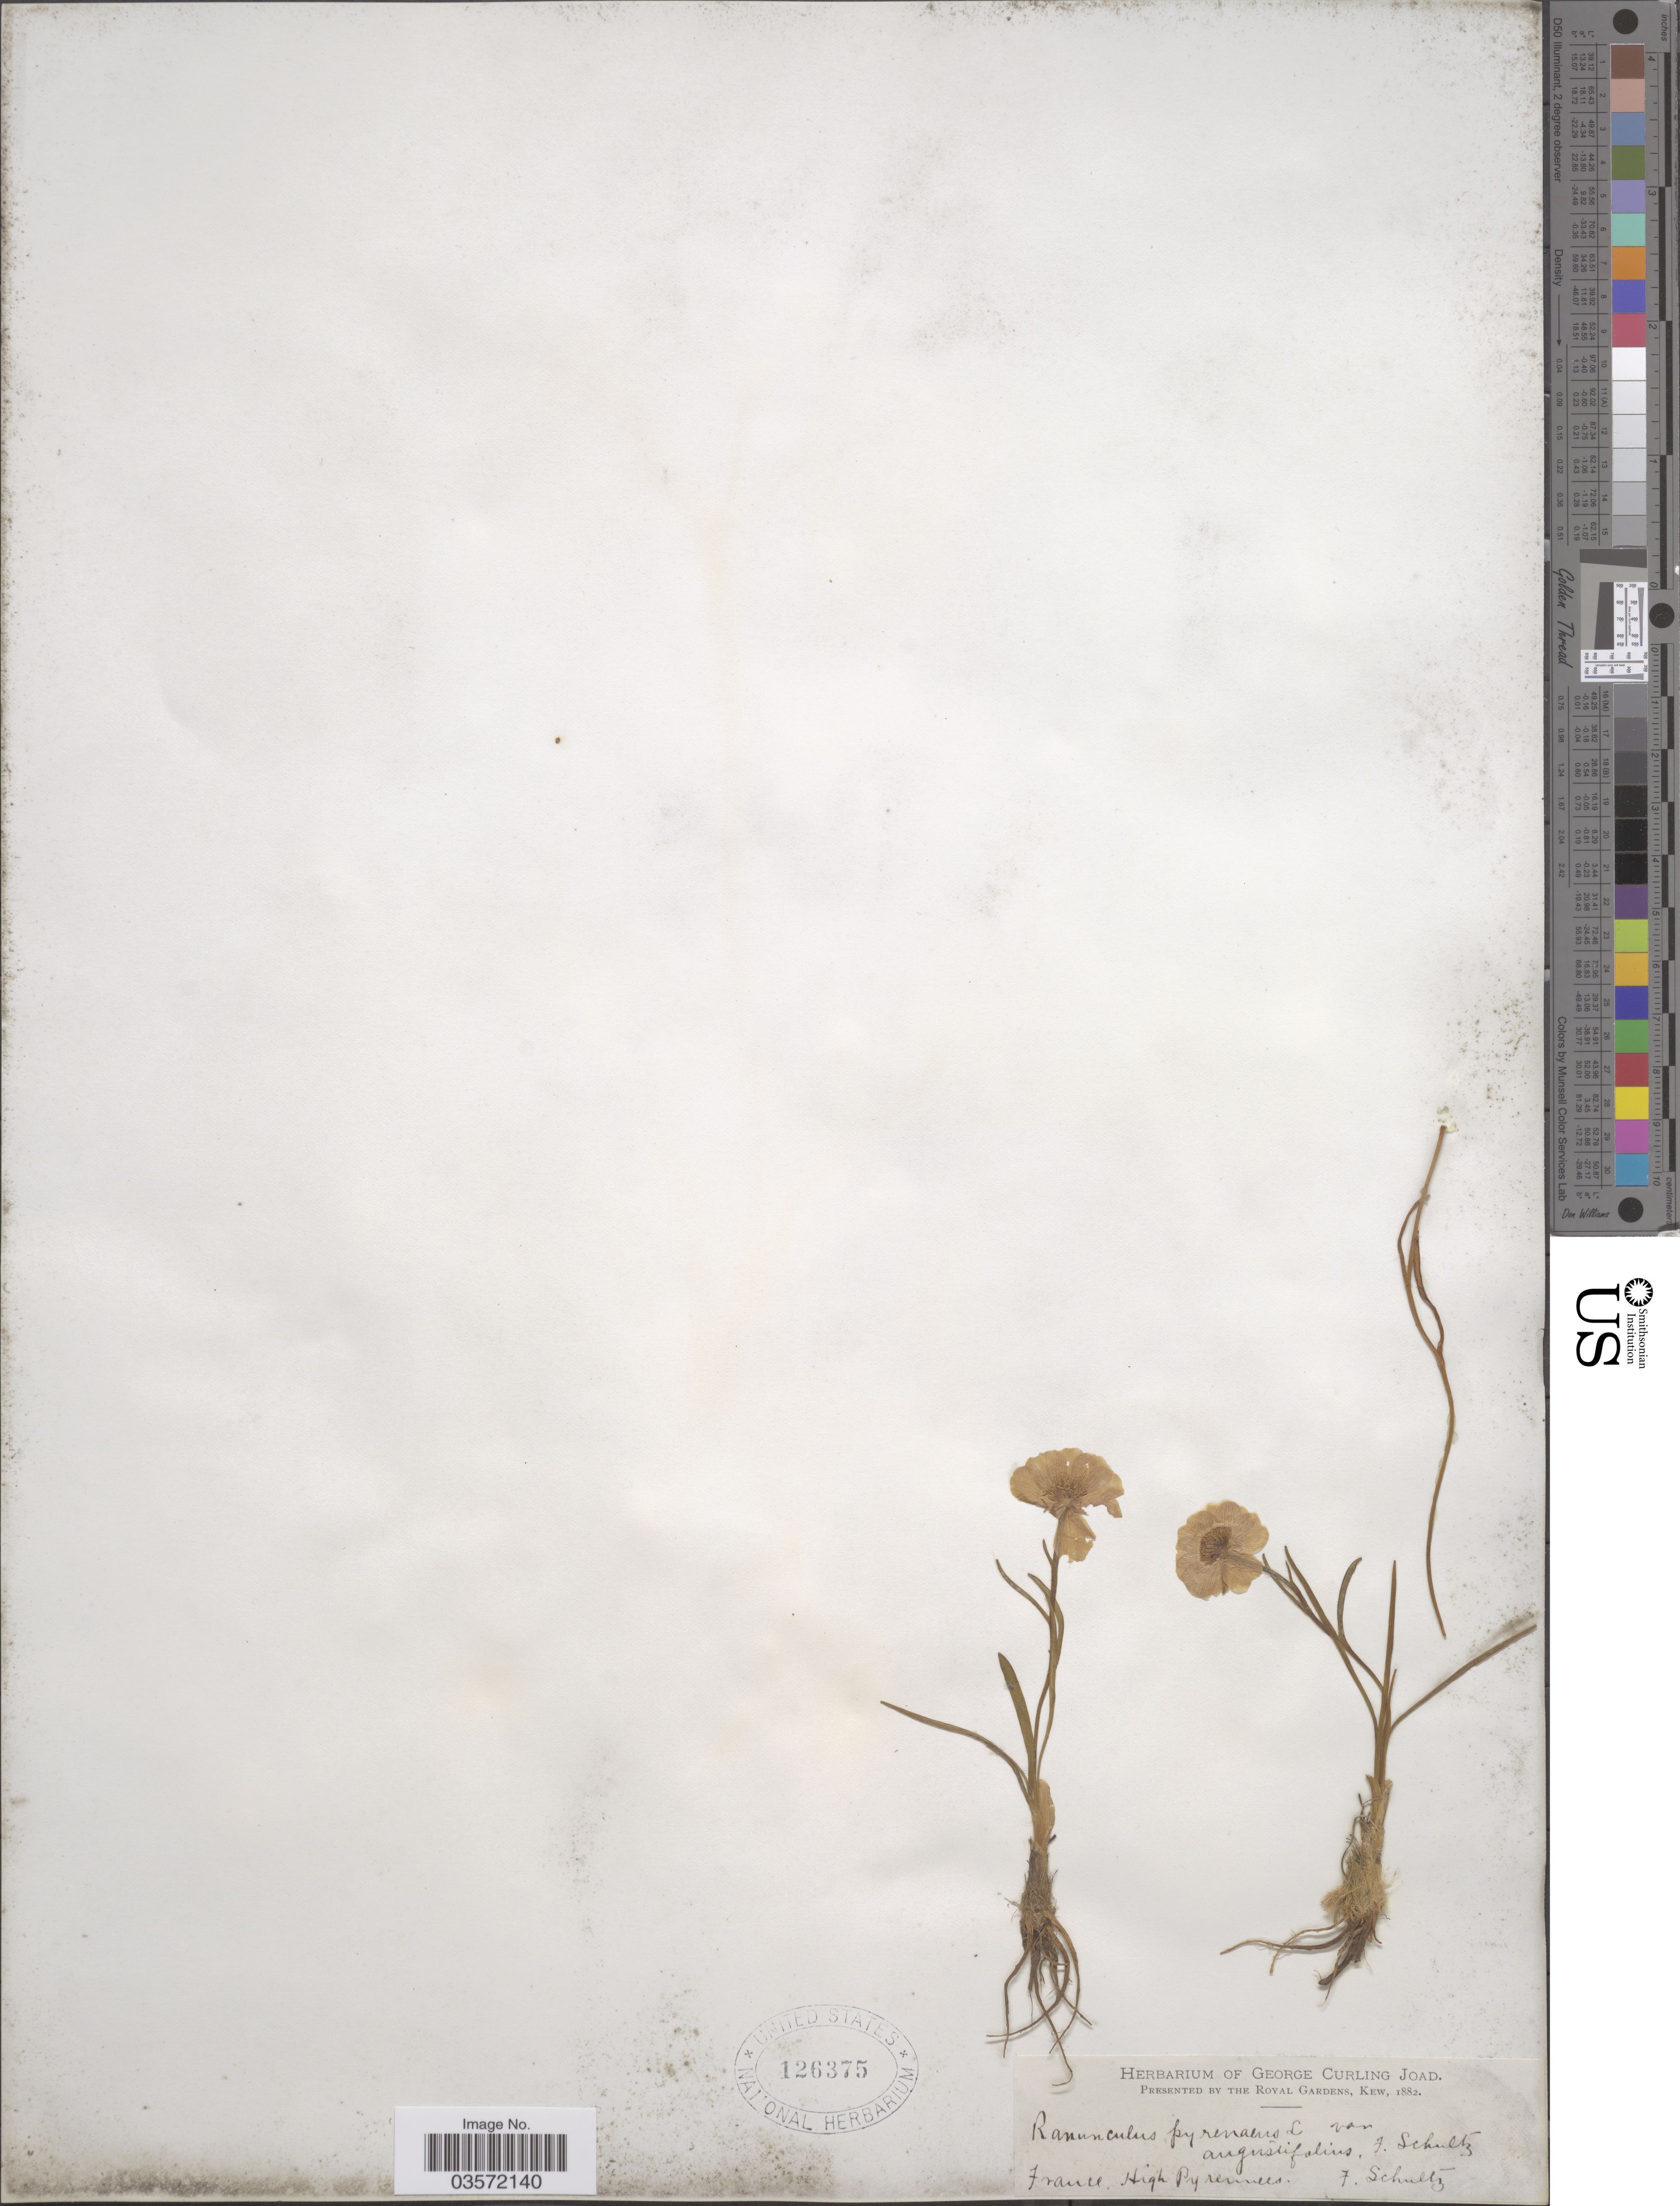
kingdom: Plantae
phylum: Tracheophyta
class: Magnoliopsida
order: Ranunculales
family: Ranunculaceae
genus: Ranunculus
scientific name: Ranunculus pyrenaeus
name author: L.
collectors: F. Schultz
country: France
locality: High Pyrennees.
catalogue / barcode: US 126375